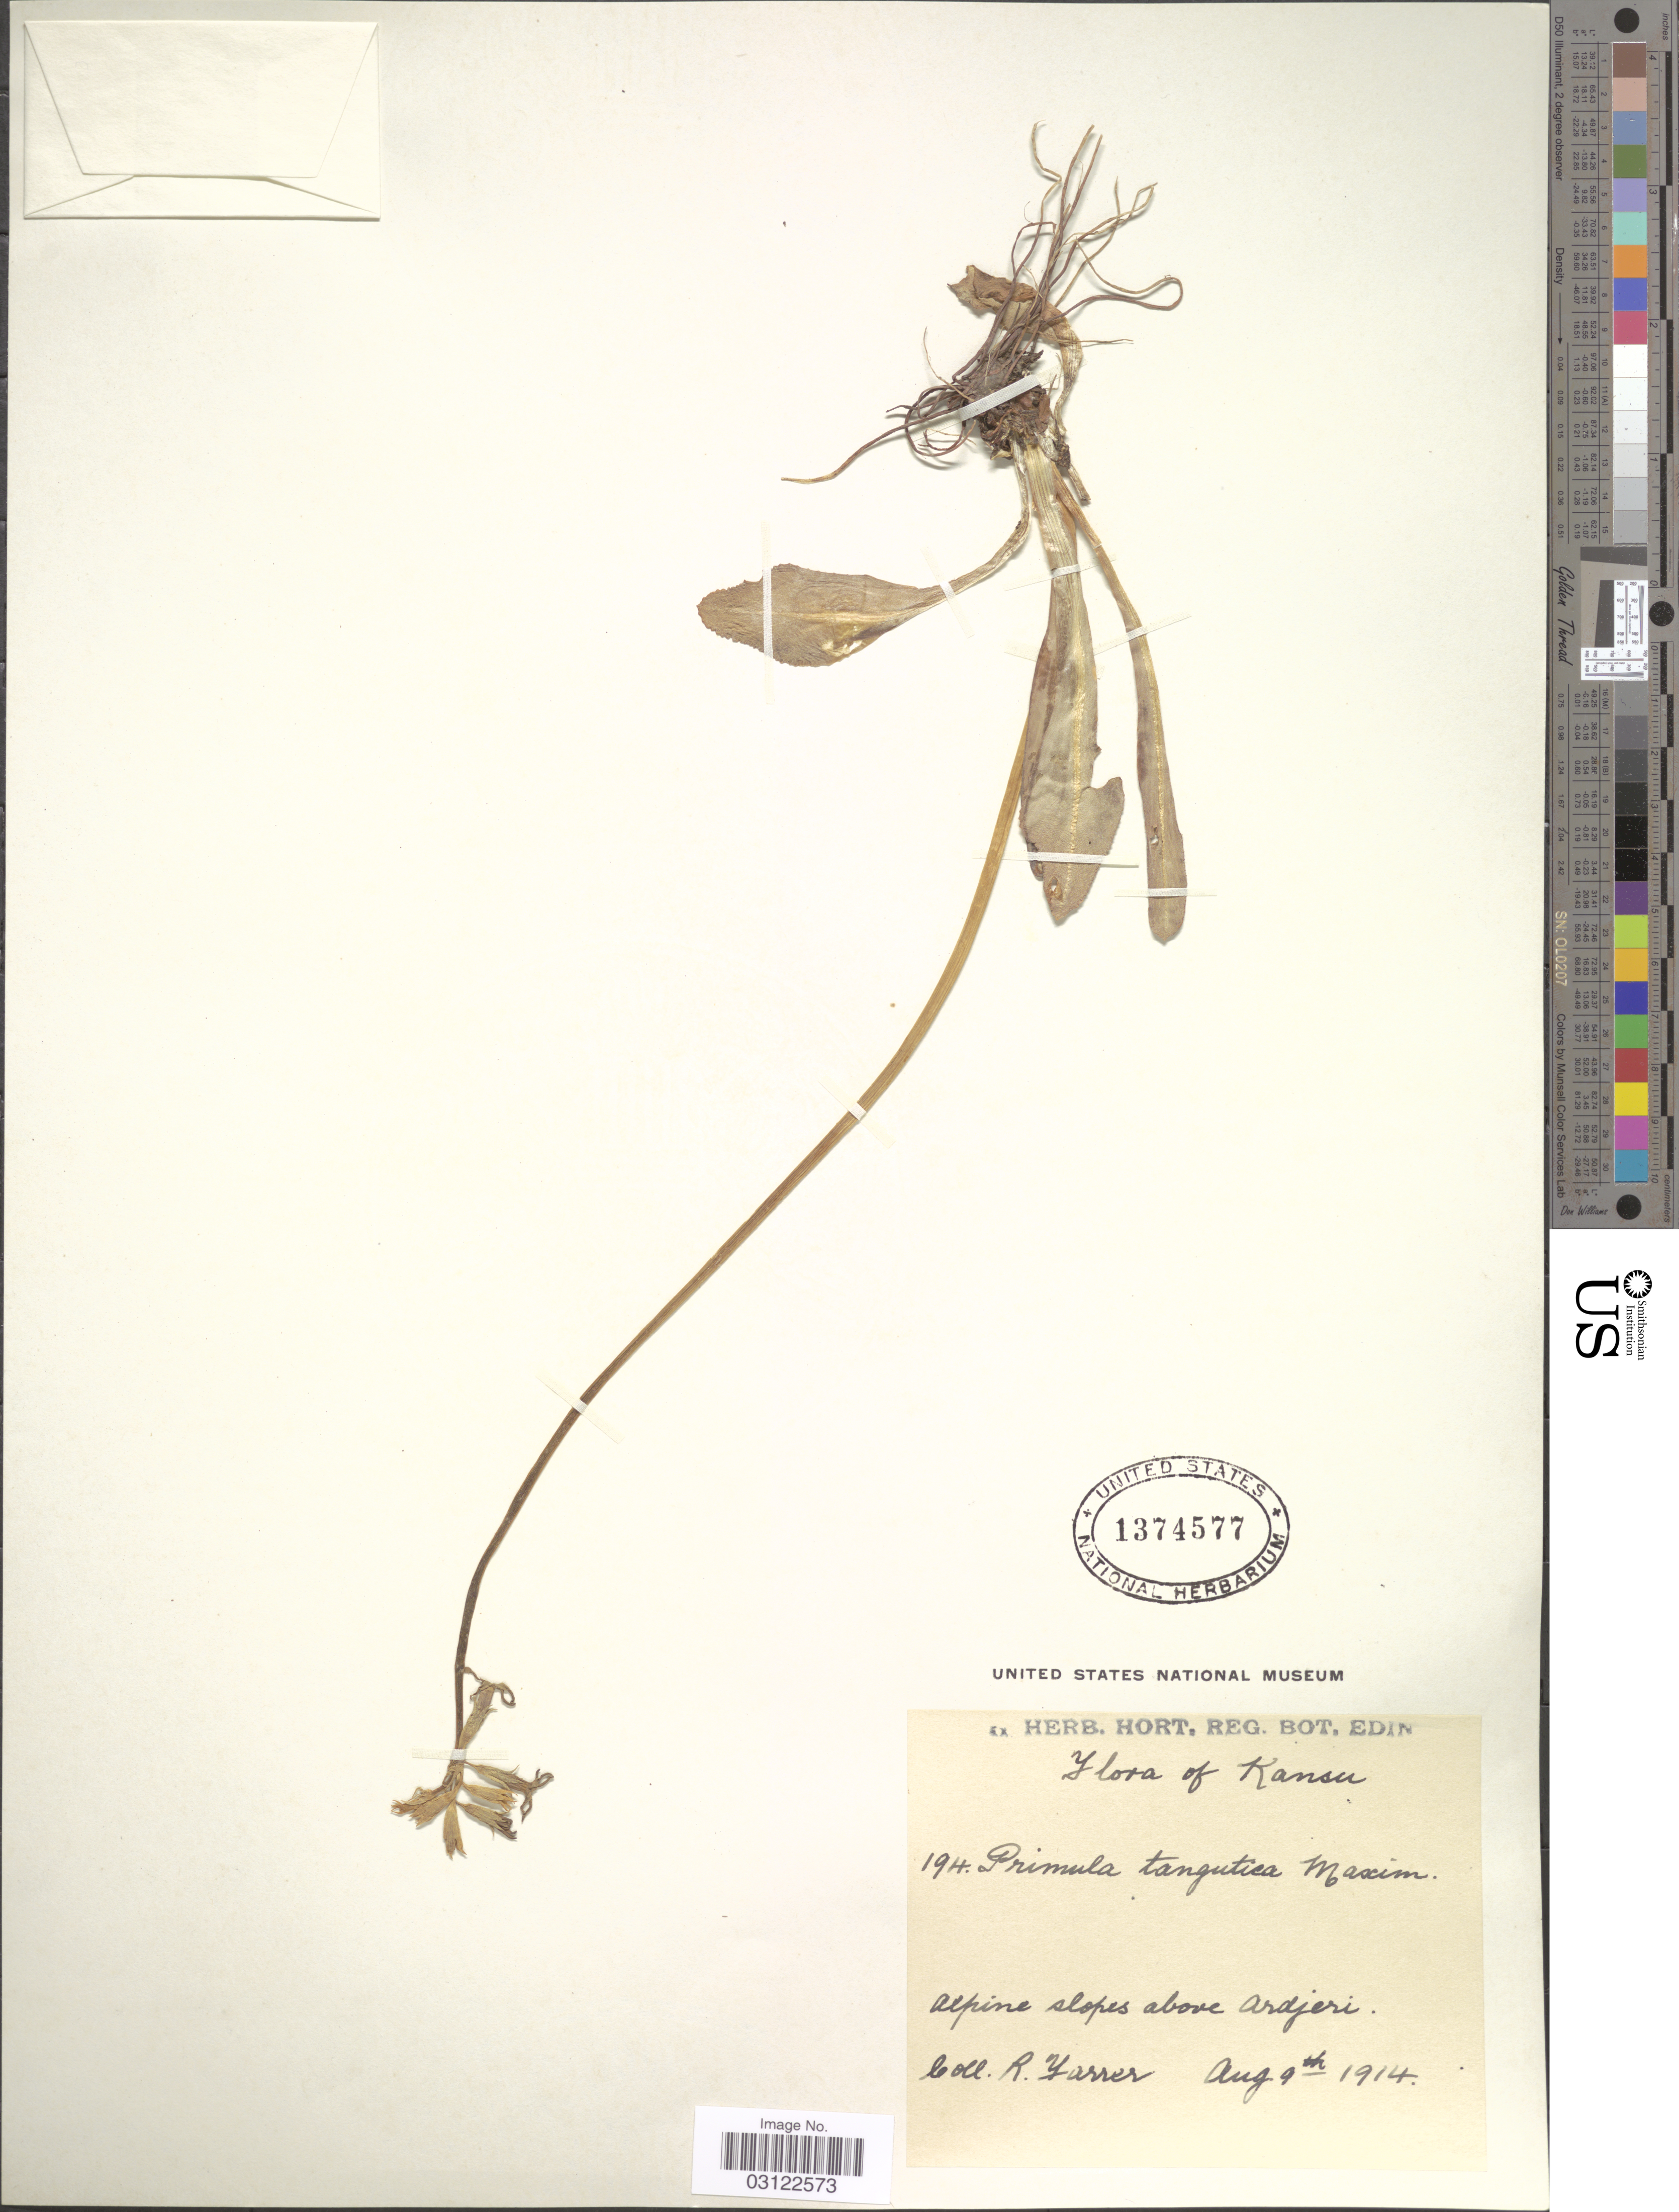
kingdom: Plantae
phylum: Tracheophyta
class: Magnoliopsida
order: Ericales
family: Primulaceae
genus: Primula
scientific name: Primula tangutica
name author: Duthie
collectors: R. Farrer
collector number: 194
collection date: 1914-08-09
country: China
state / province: Gansu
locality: Kansu. Alpine slopes above Ardjeri.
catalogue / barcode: US 1374577